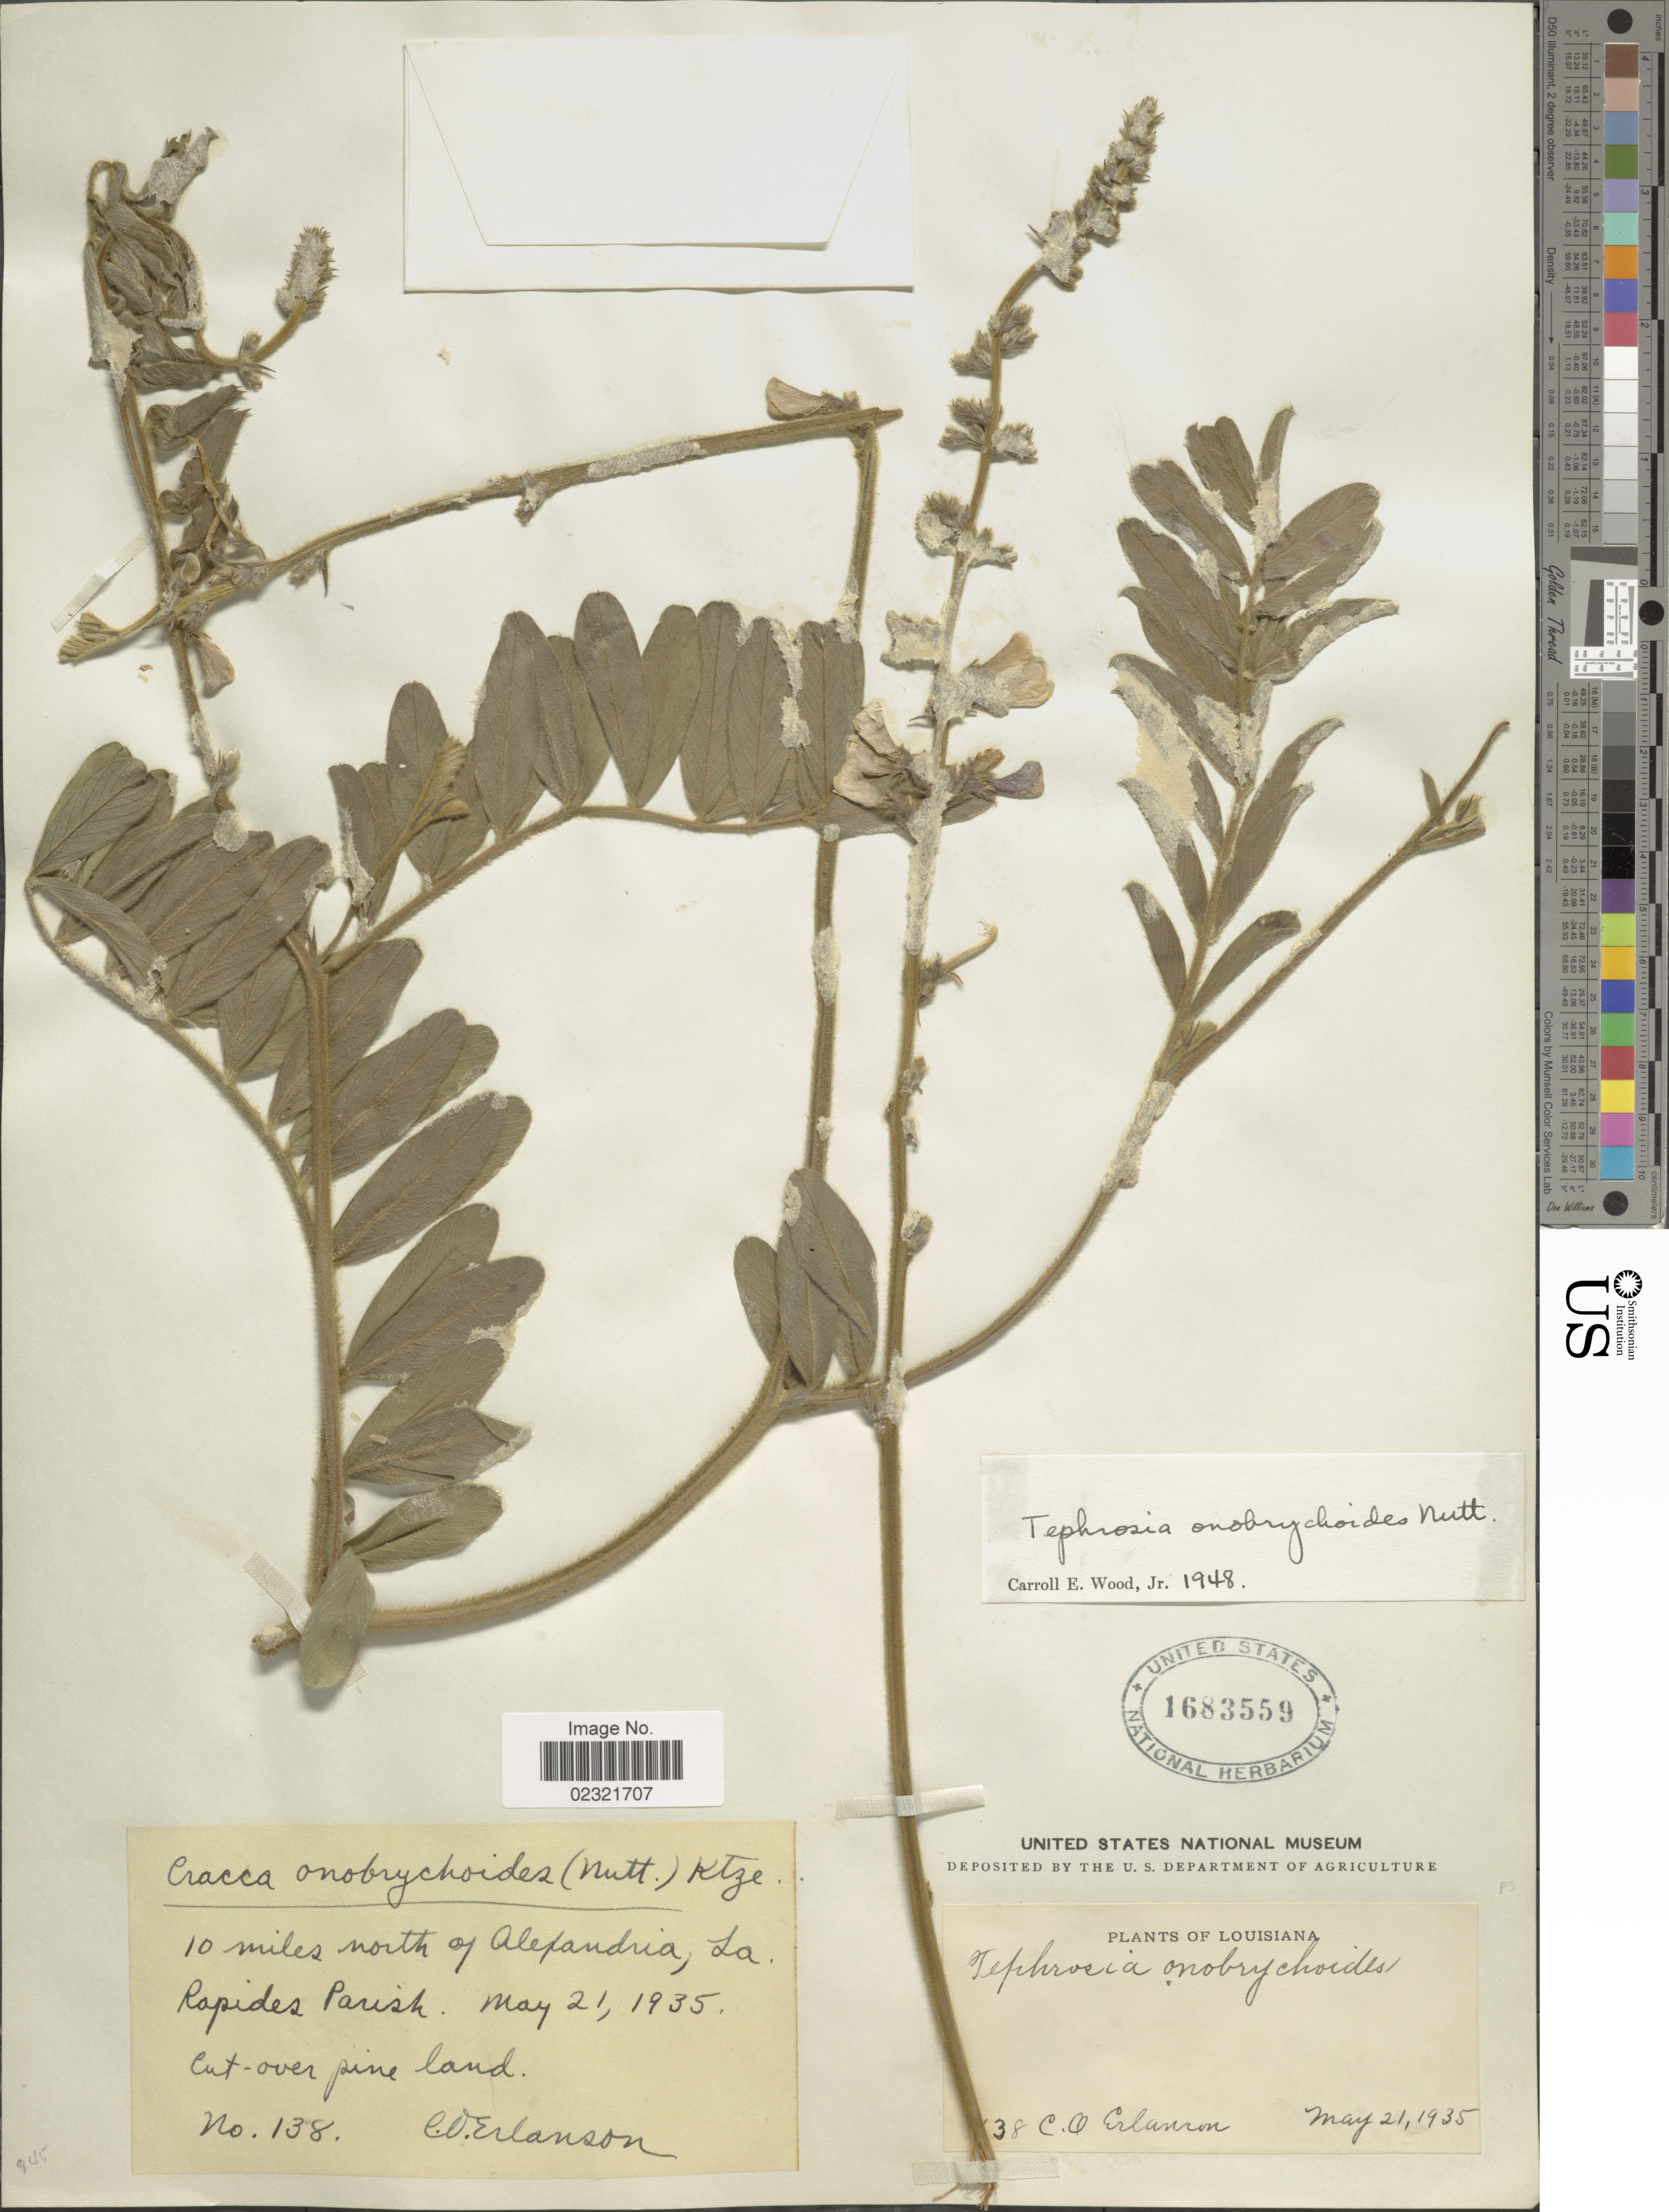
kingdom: Plantae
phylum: Tracheophyta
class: Magnoliopsida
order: Fabales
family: Fabaceae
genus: Tephrosia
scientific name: Tephrosia onobrychoides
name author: Nutt.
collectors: C. O. Erlanson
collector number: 138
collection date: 1935-05-21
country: United States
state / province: Louisiana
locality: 10 miles north of Alexandria, Rapides Parish, cut-over pine land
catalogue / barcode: US 1683559